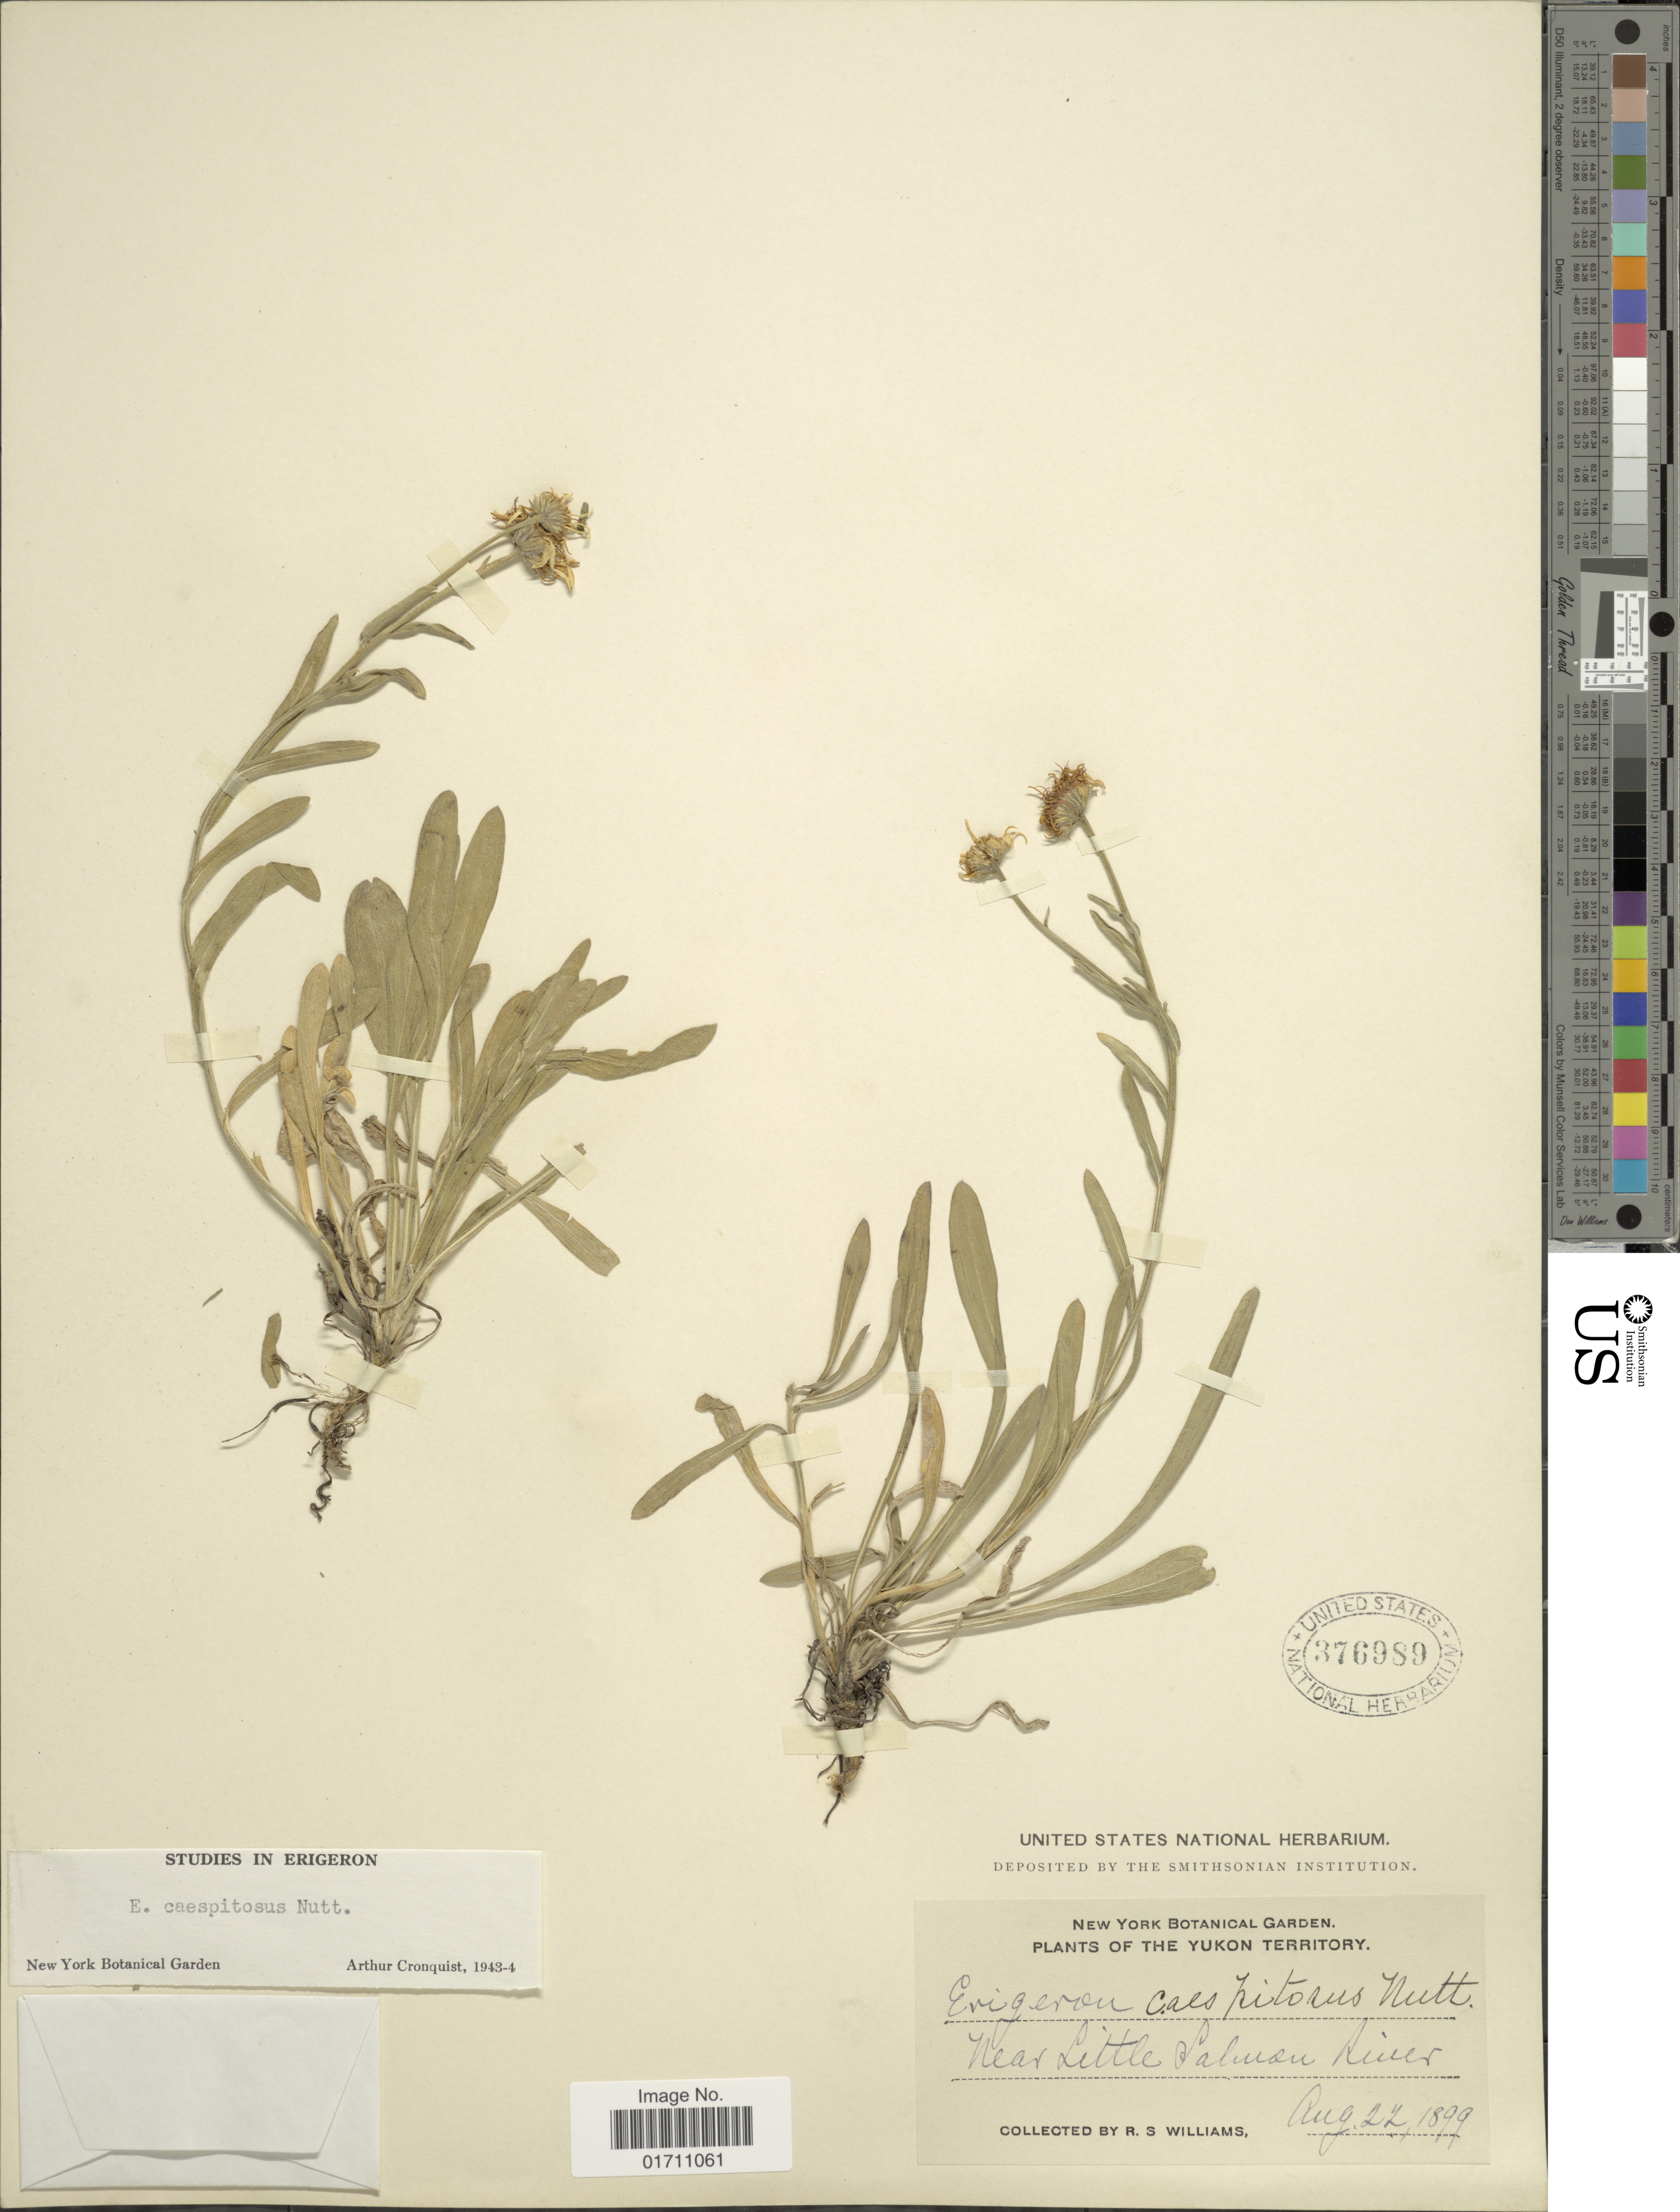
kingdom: Plantae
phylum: Tracheophyta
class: Magnoliopsida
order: Asterales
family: Asteraceae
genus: Erigeron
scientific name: Erigeron caespitosus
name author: Nutt.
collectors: R. S. Williams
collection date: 1899-08-22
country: Canada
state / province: Yukon Territory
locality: Near Little Salmon River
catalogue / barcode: US 376989